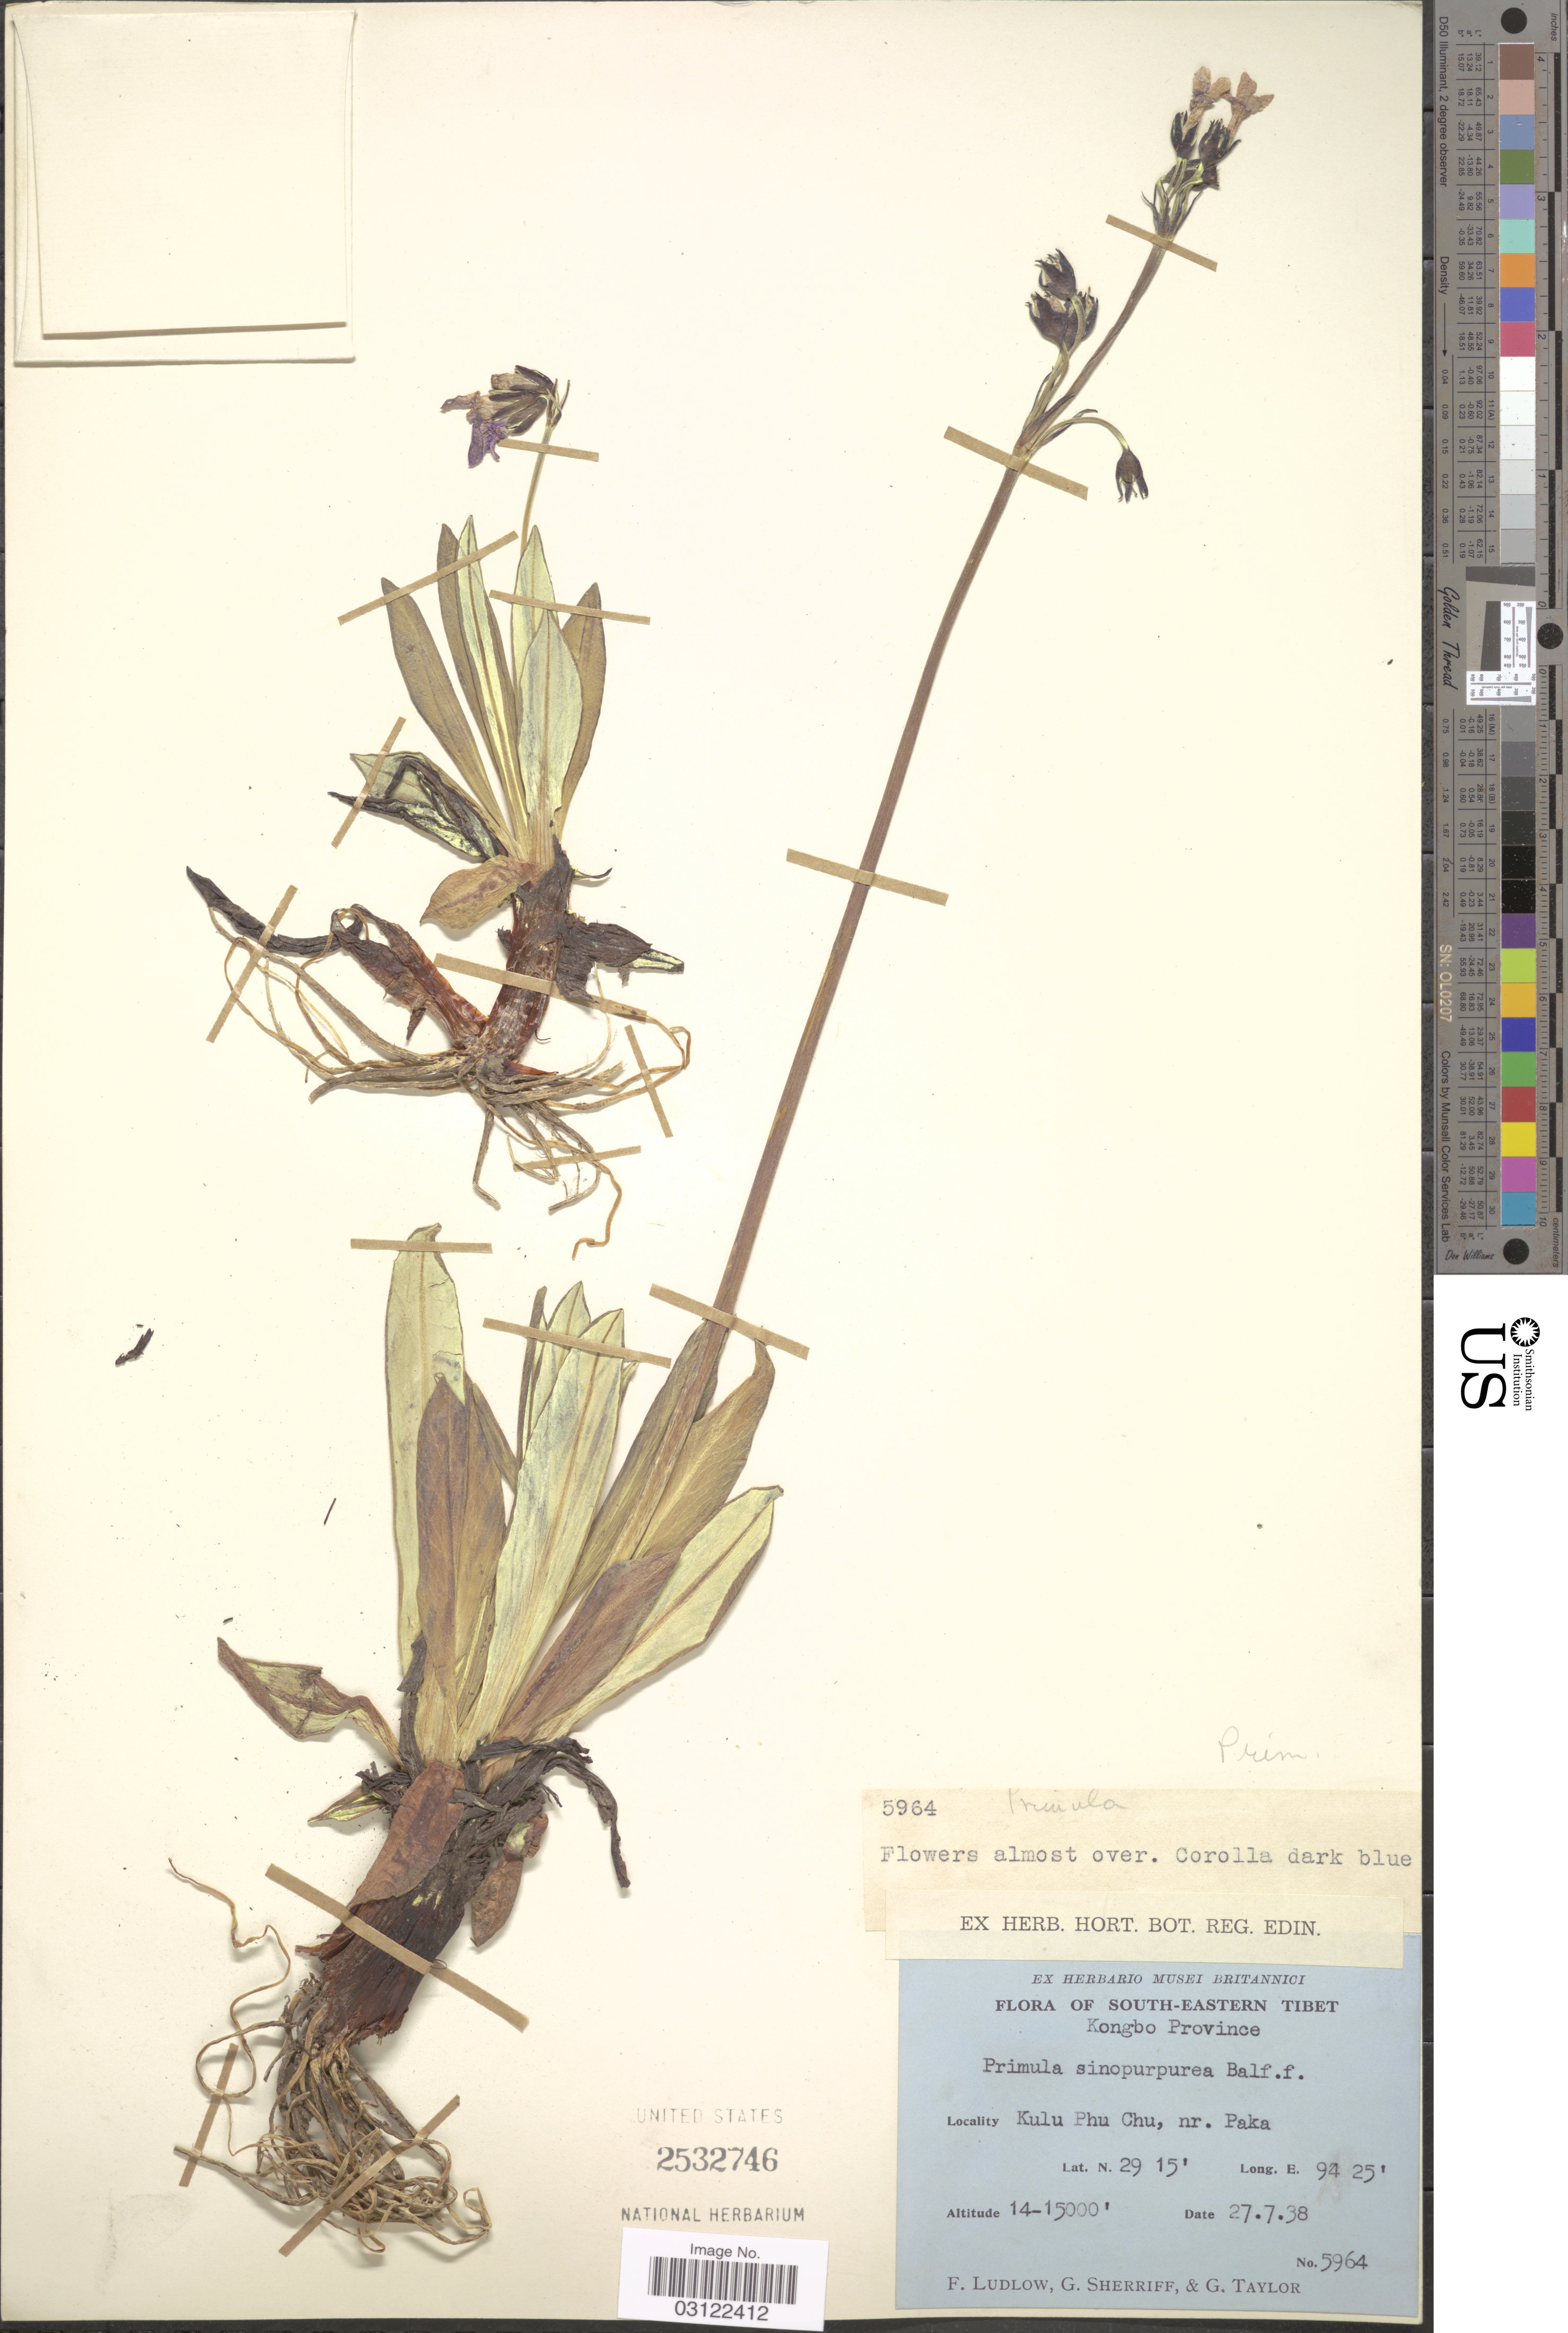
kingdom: Plantae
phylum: Tracheophyta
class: Magnoliopsida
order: Ericales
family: Primulaceae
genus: Primula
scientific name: Primula sinopurpurea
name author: Balf. f. ex Hutch.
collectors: F. Ludlow, G. Sherriff & G. Taylor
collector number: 5964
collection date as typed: Transcribed d/m/y: 27/7/38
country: China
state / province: Xizang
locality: South-Eastern Tibet. Kongbo Province. Kulu Phu Chu, nr. Paka.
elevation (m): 4267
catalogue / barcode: US 2532746